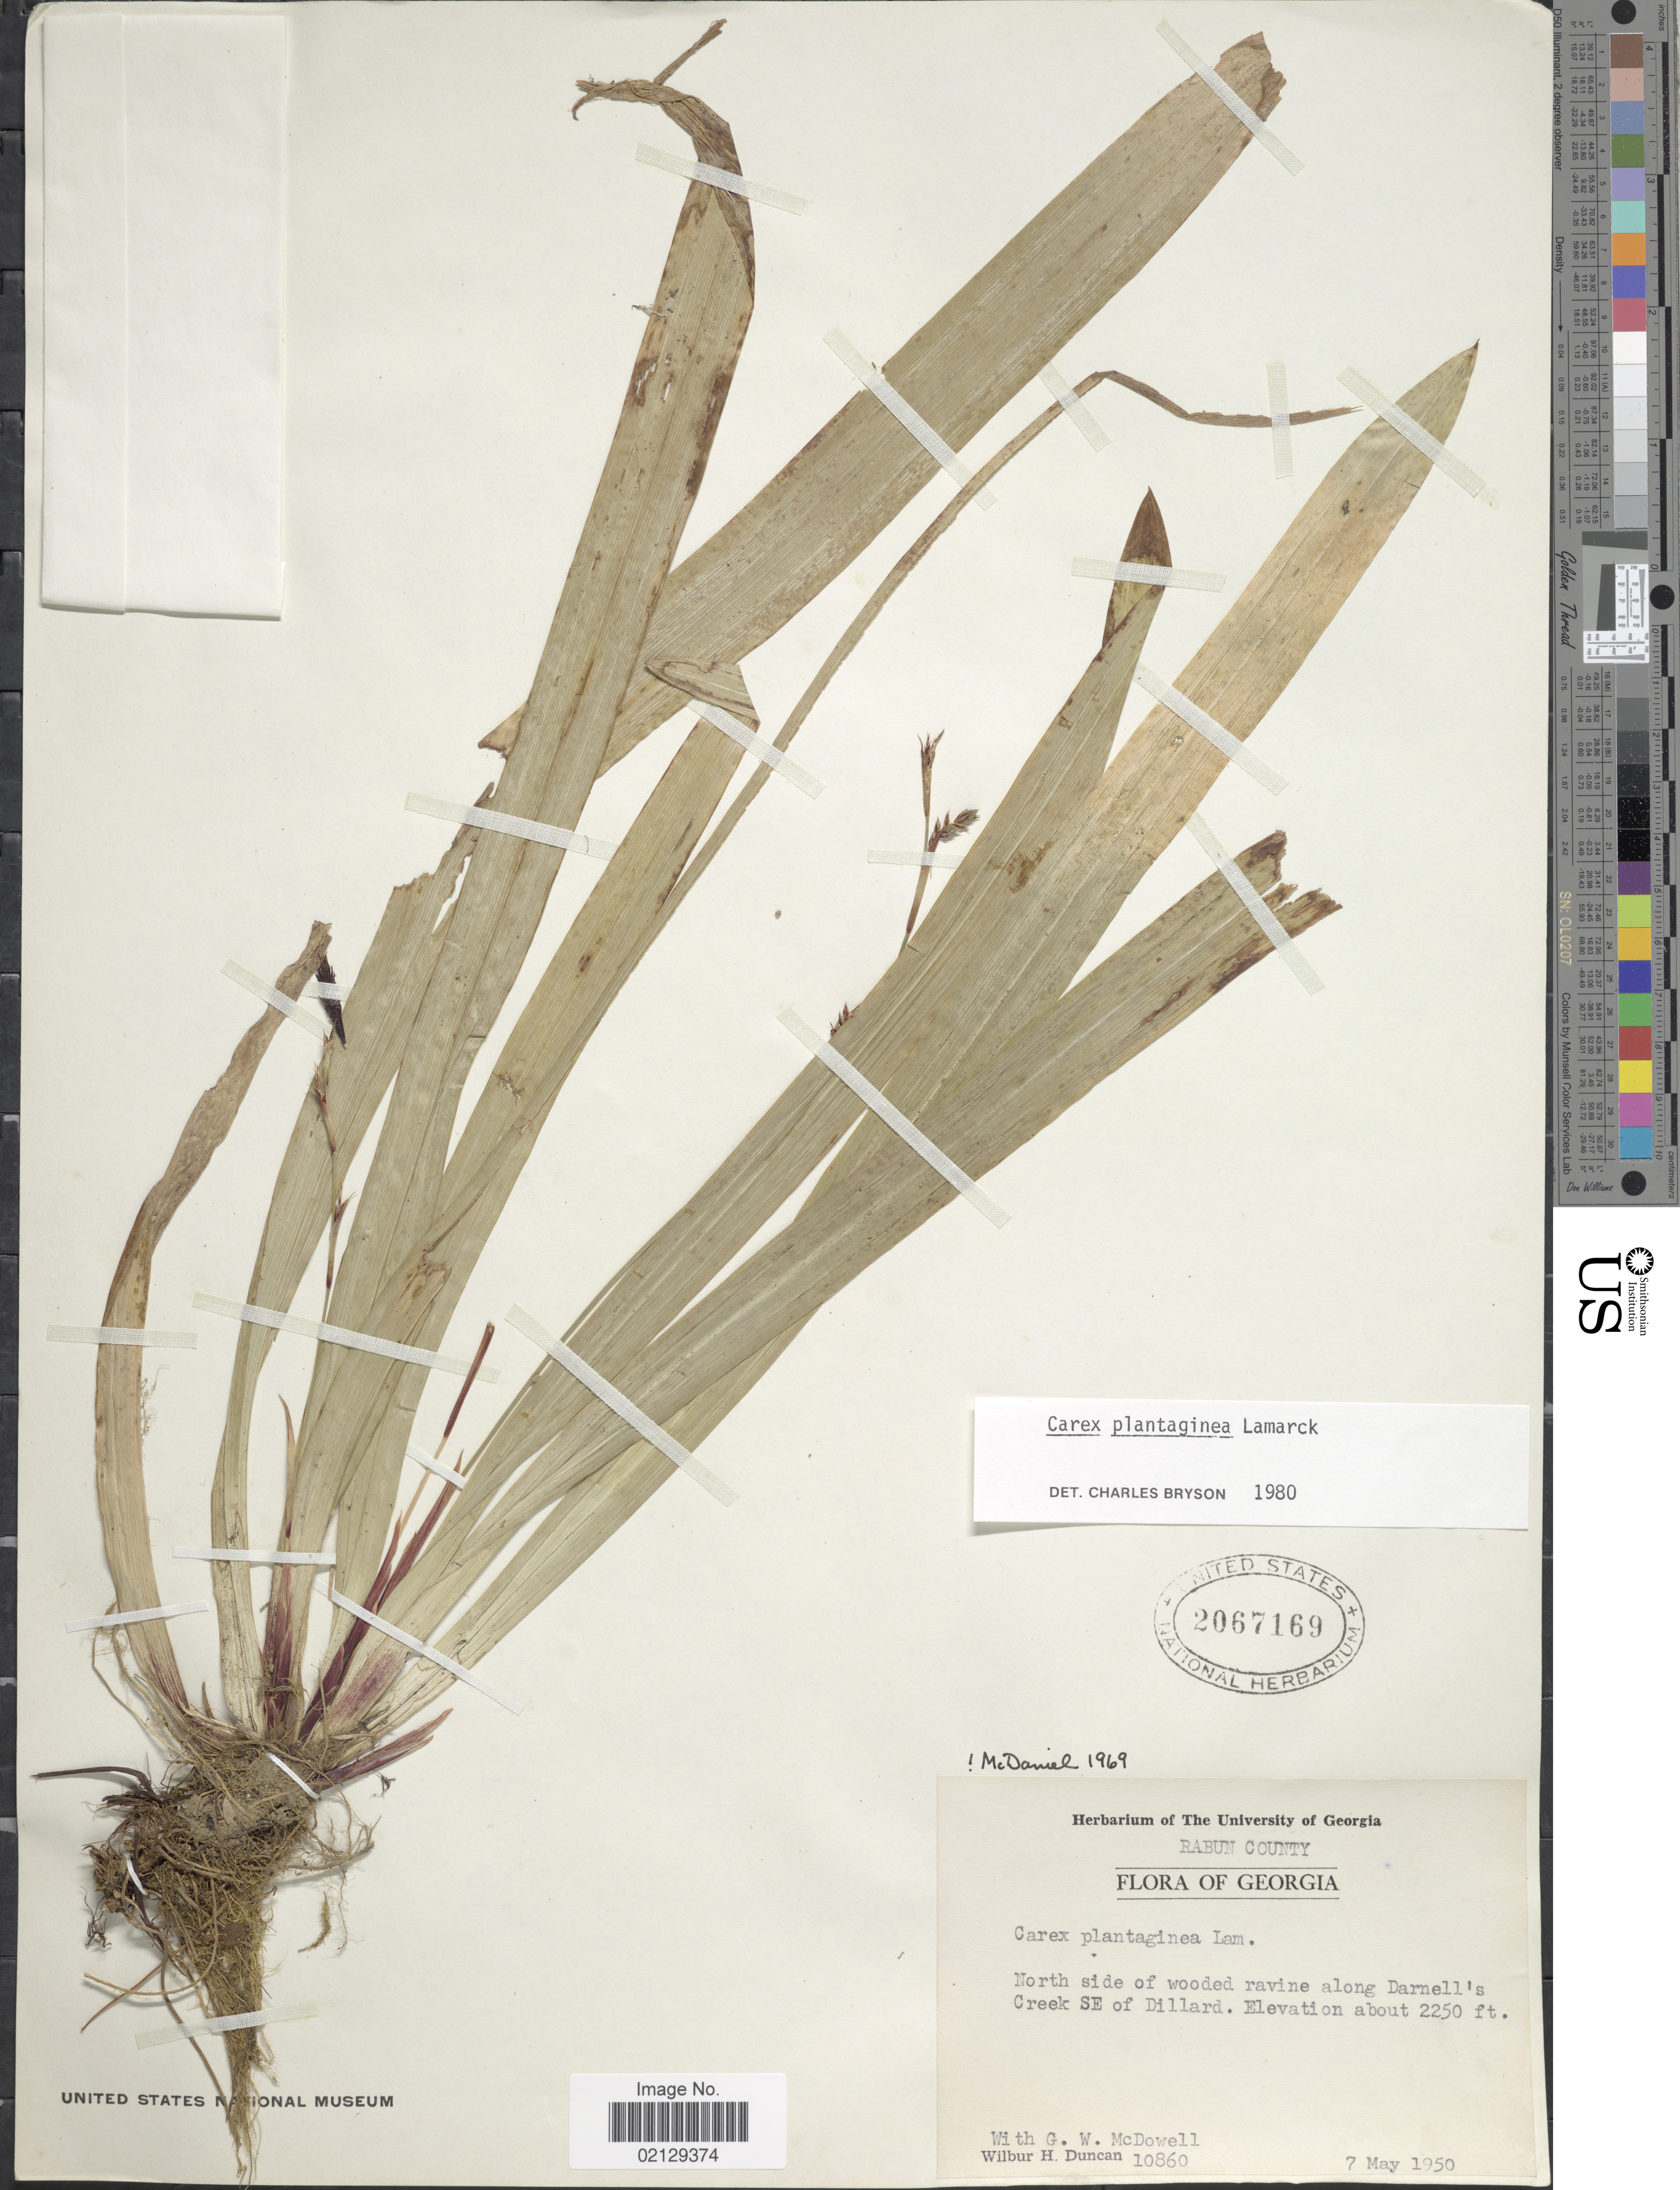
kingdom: Plantae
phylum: Tracheophyta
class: Liliopsida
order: Poales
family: Cyperaceae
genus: Carex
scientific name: Carex plantaginea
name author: Lam.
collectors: W. H. Duncan & G. McDowell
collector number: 10860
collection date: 1950-05-07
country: United States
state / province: Georgia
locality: Rabun County, North side of wooded ravine along Darnell's Creek SE of Dillard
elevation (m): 686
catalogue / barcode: US 2067169